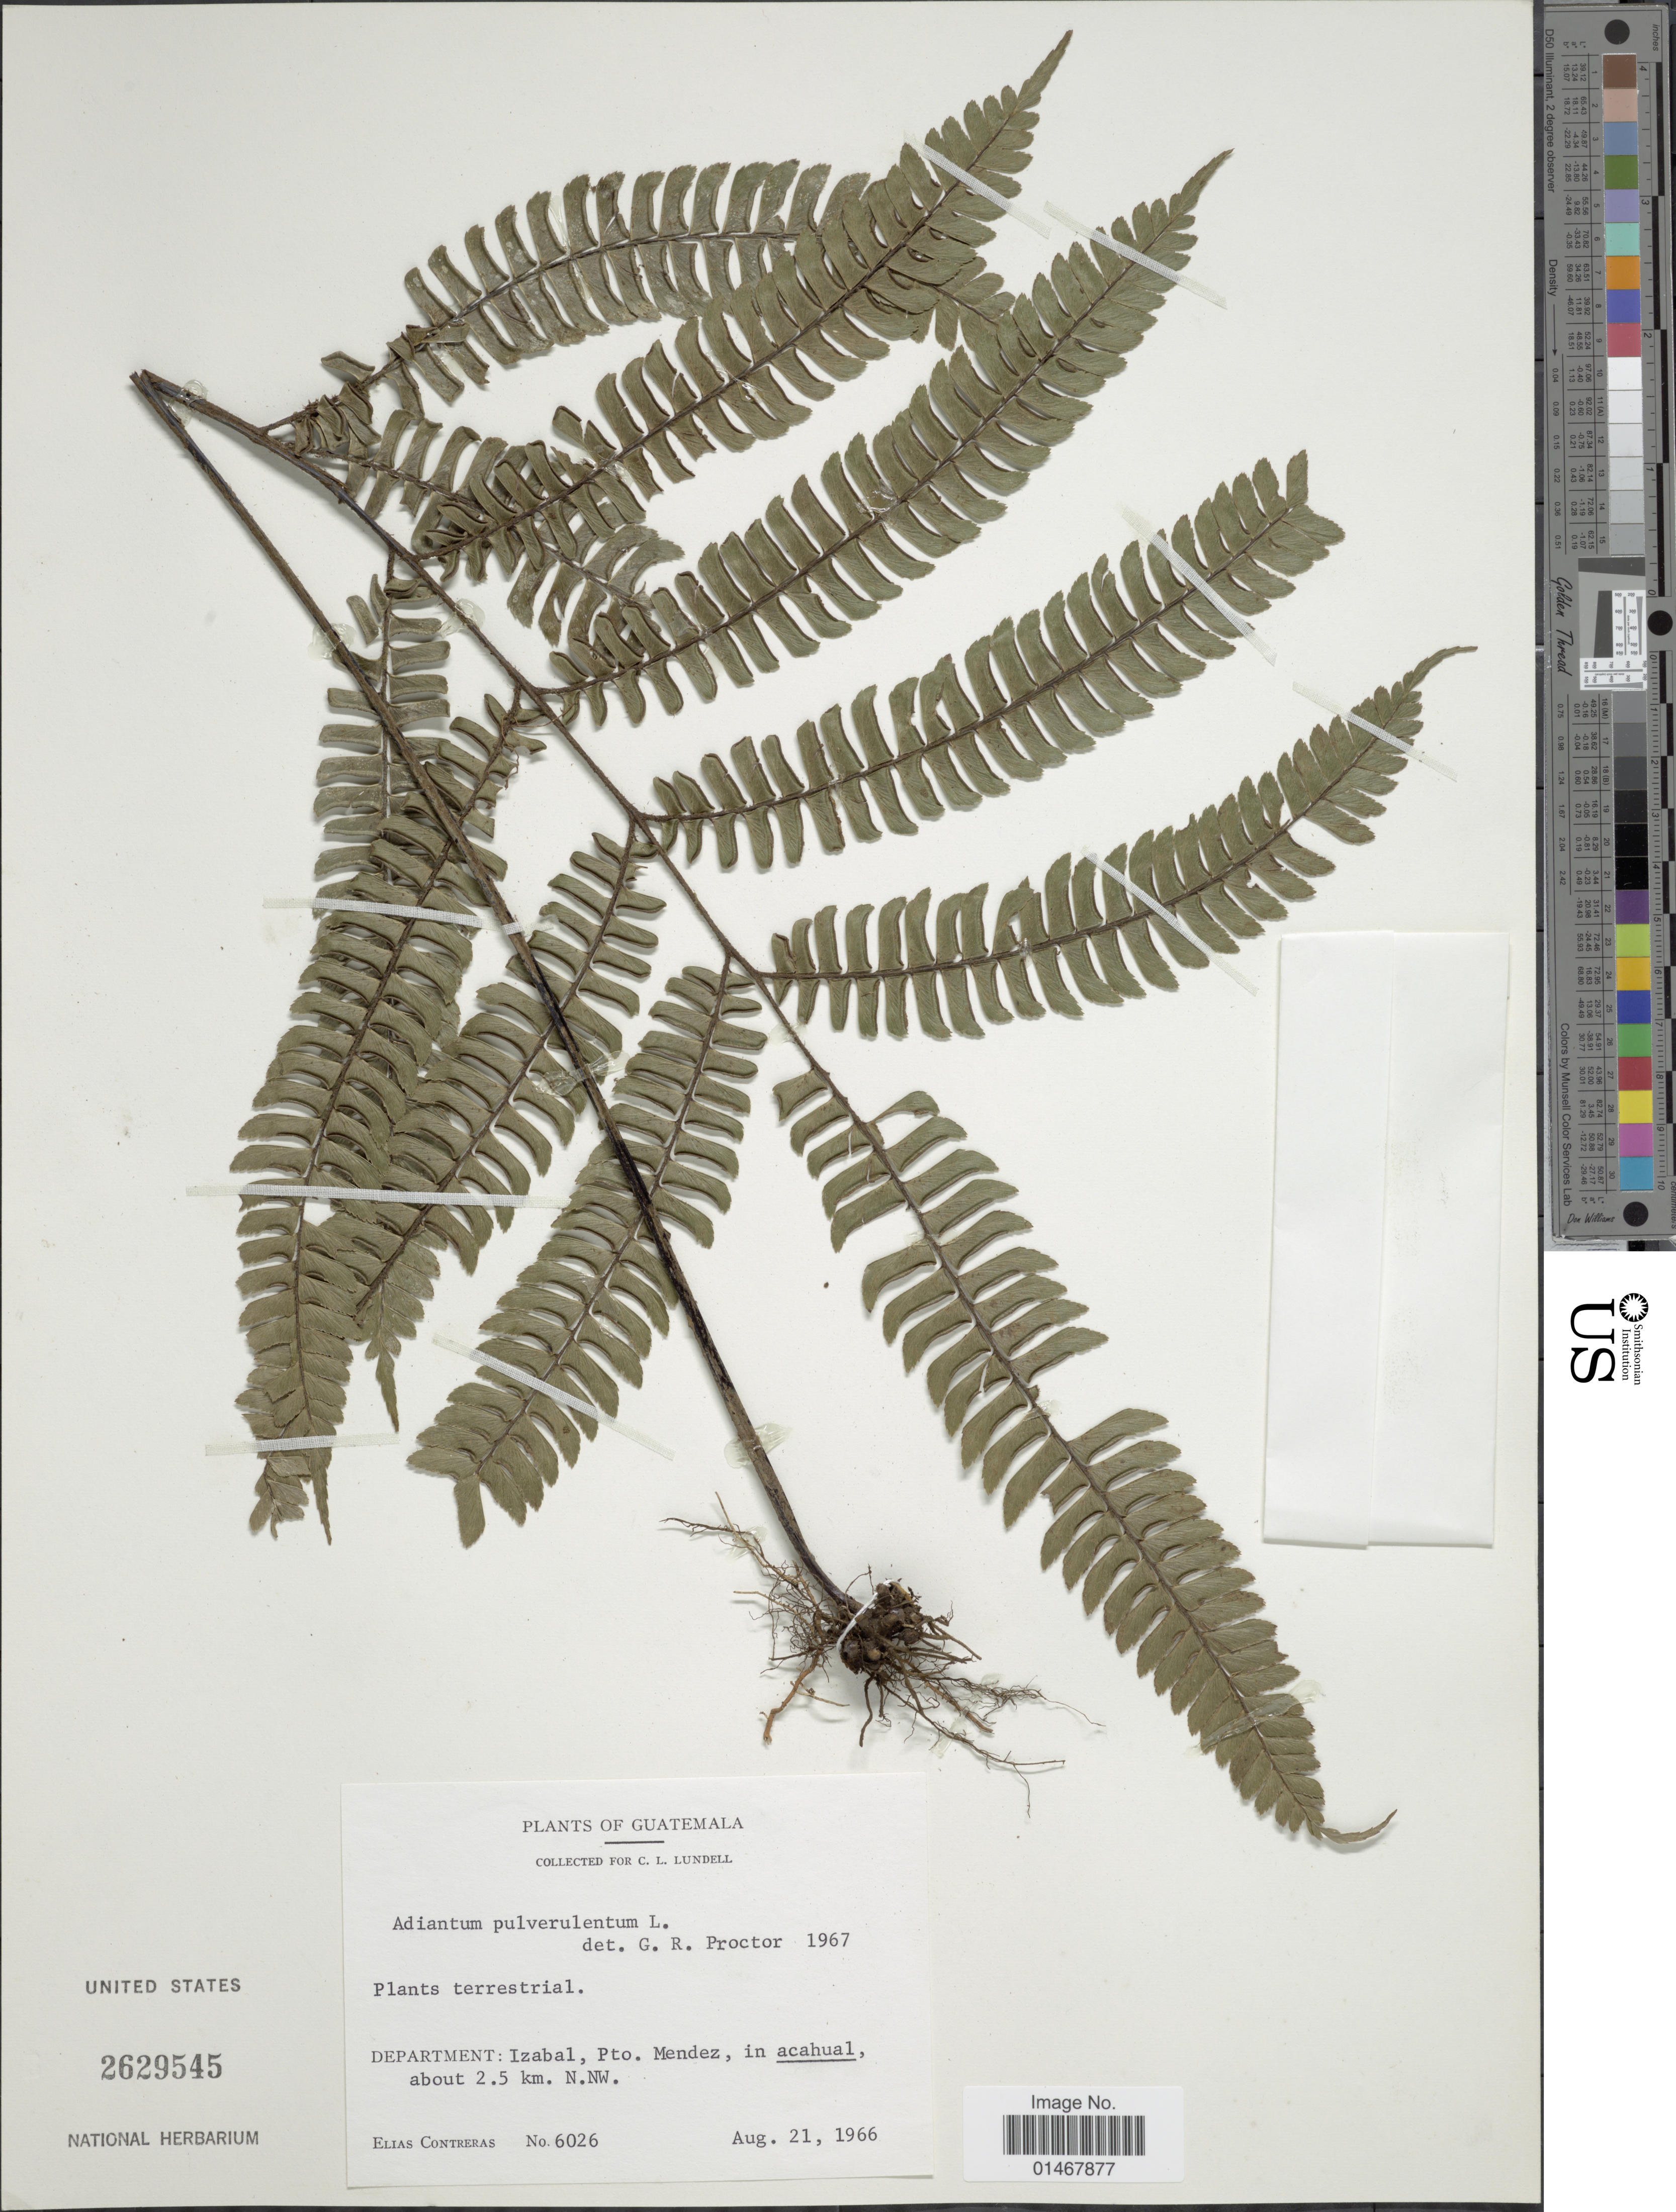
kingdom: Plantae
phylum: Tracheophyta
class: Polypodiopsida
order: Polypodiales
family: Pteridaceae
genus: Adiantum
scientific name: Adiantum pulverulentum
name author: L.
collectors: E. Contreras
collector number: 6026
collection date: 1966-08-21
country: Guatemala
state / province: Izabal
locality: Department: Izabal, Pto. Mendez, in acahual, about 2.5 km N.NW.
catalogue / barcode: US 2629545